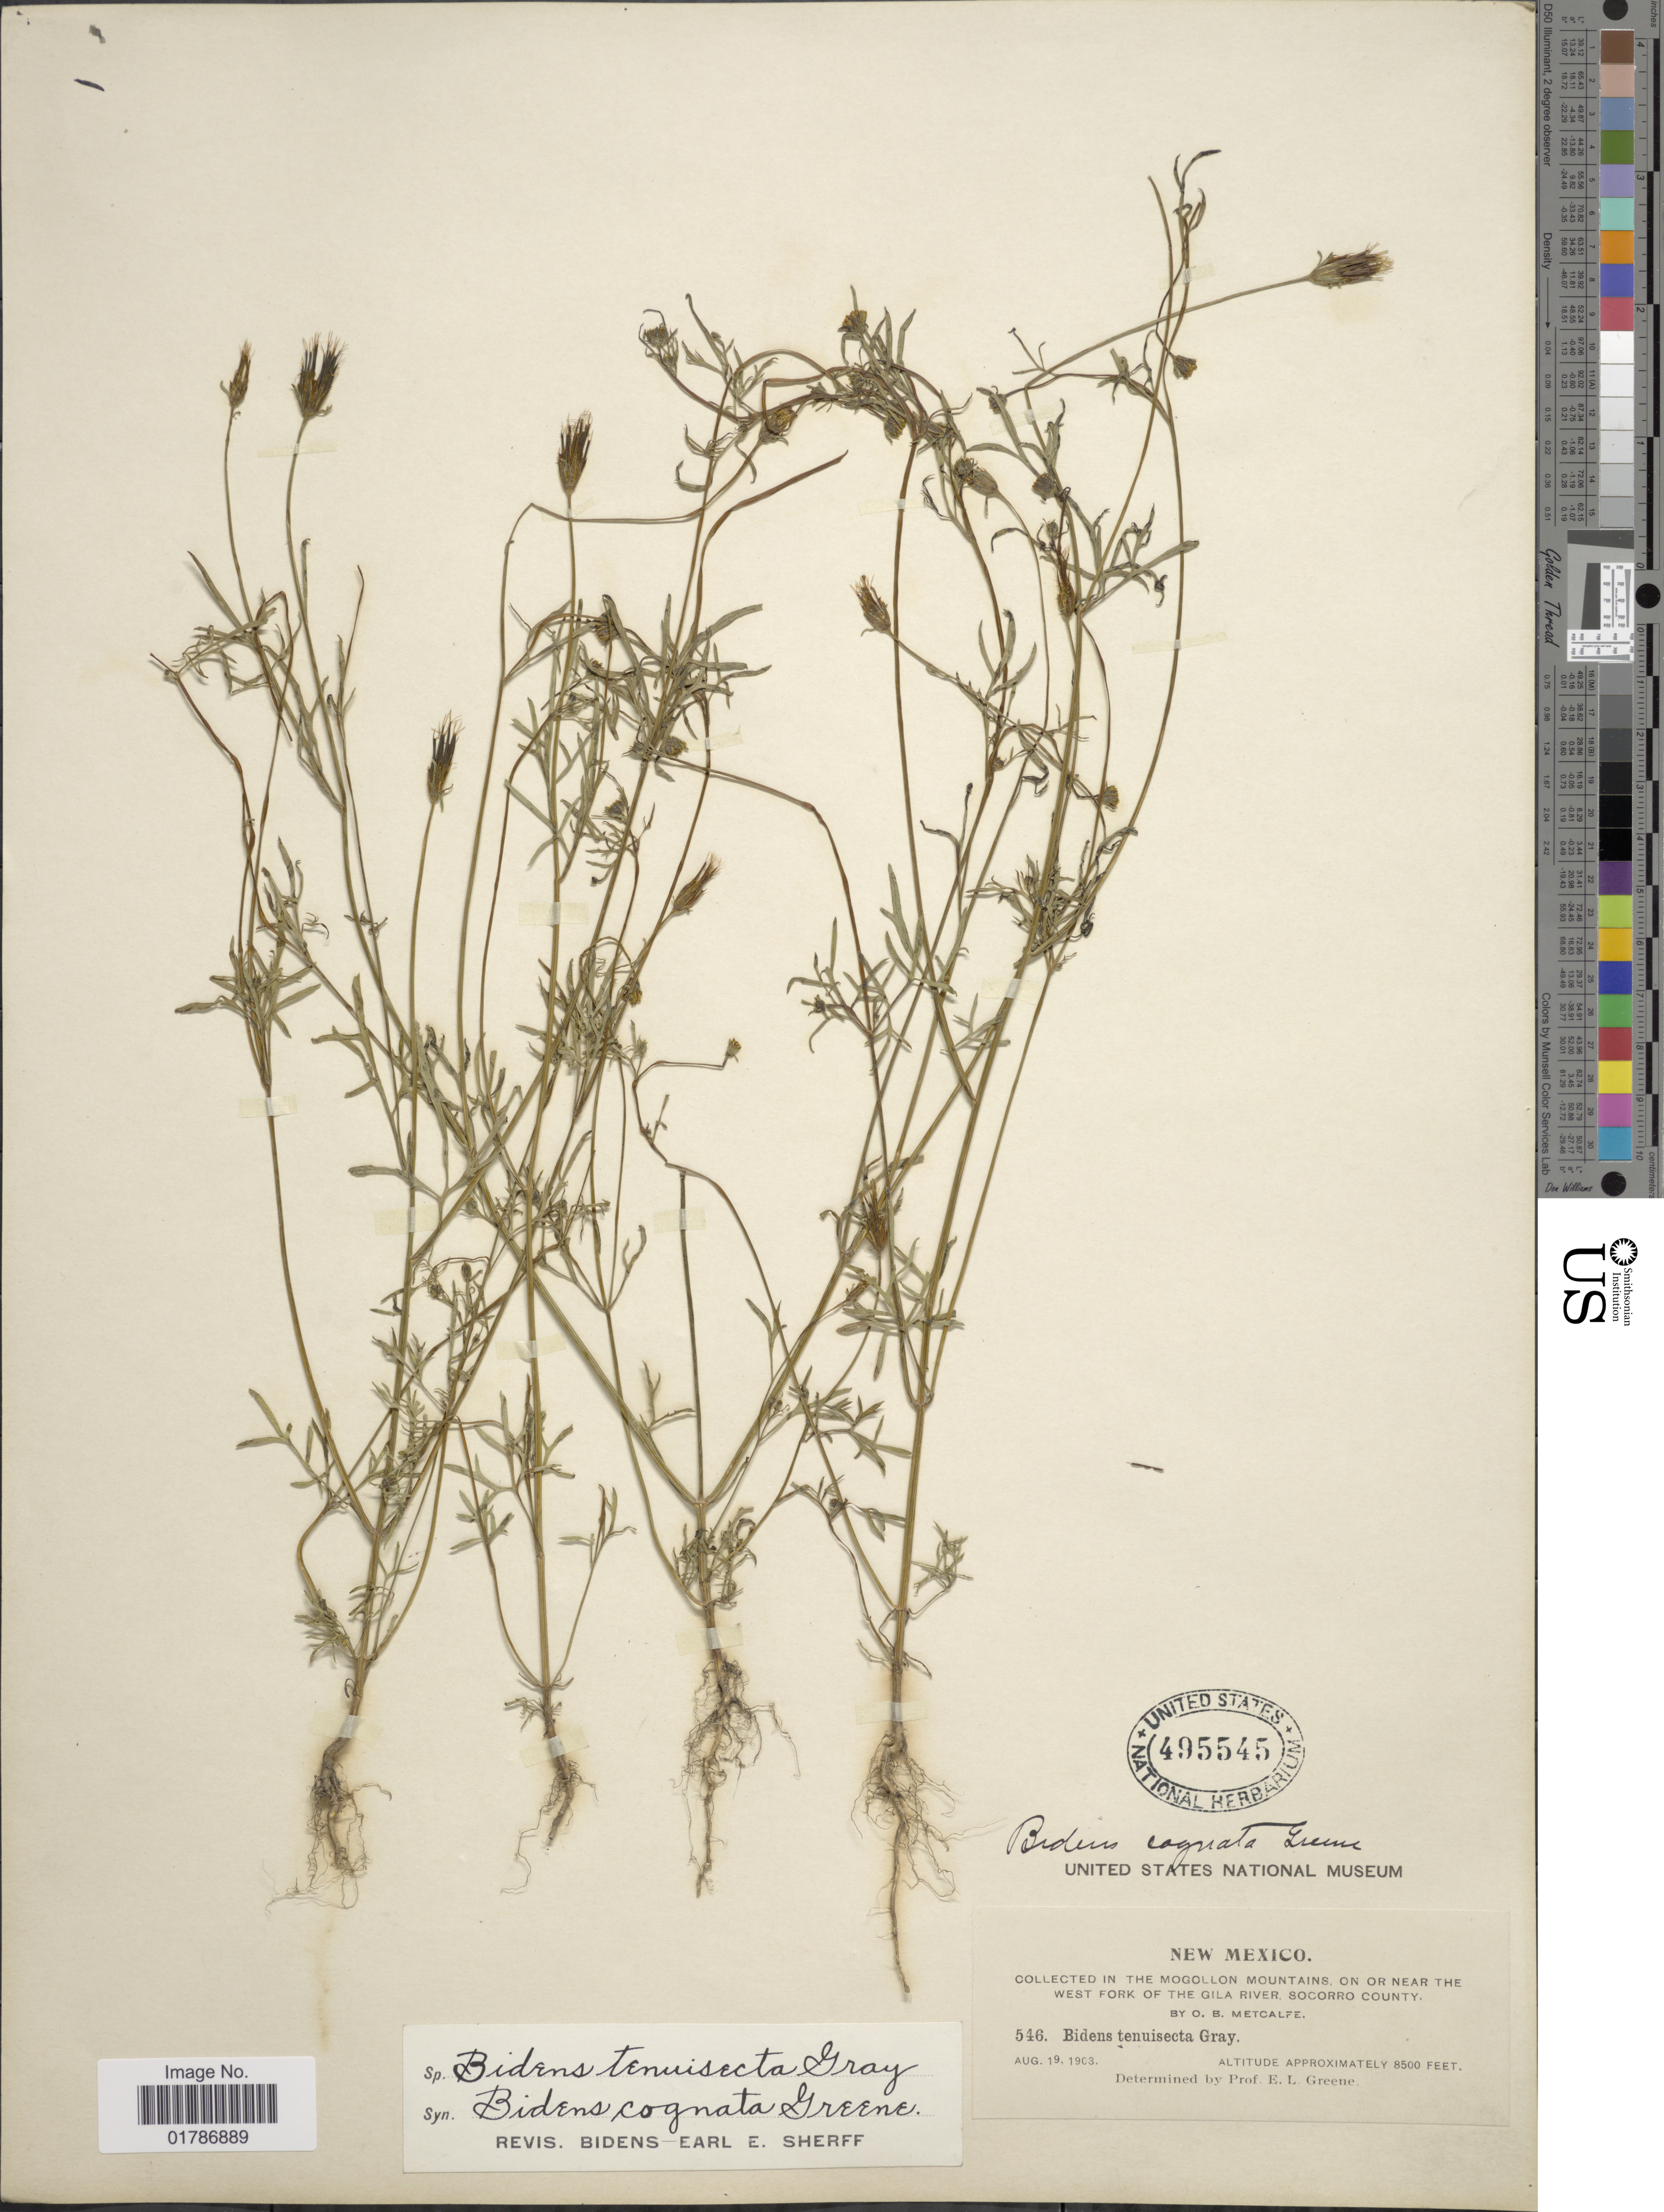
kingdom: Plantae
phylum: Tracheophyta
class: Magnoliopsida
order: Asterales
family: Asteraceae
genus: Bidens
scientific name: Bidens tenuisecta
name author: A. Gray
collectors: O. B. Metcalfe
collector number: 546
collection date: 1903-08-19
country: United States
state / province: New Mexico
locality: In The Mogollon Mountains, On or Near The West Fork Of The Gila River, Socorro County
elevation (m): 2591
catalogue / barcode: US 495545